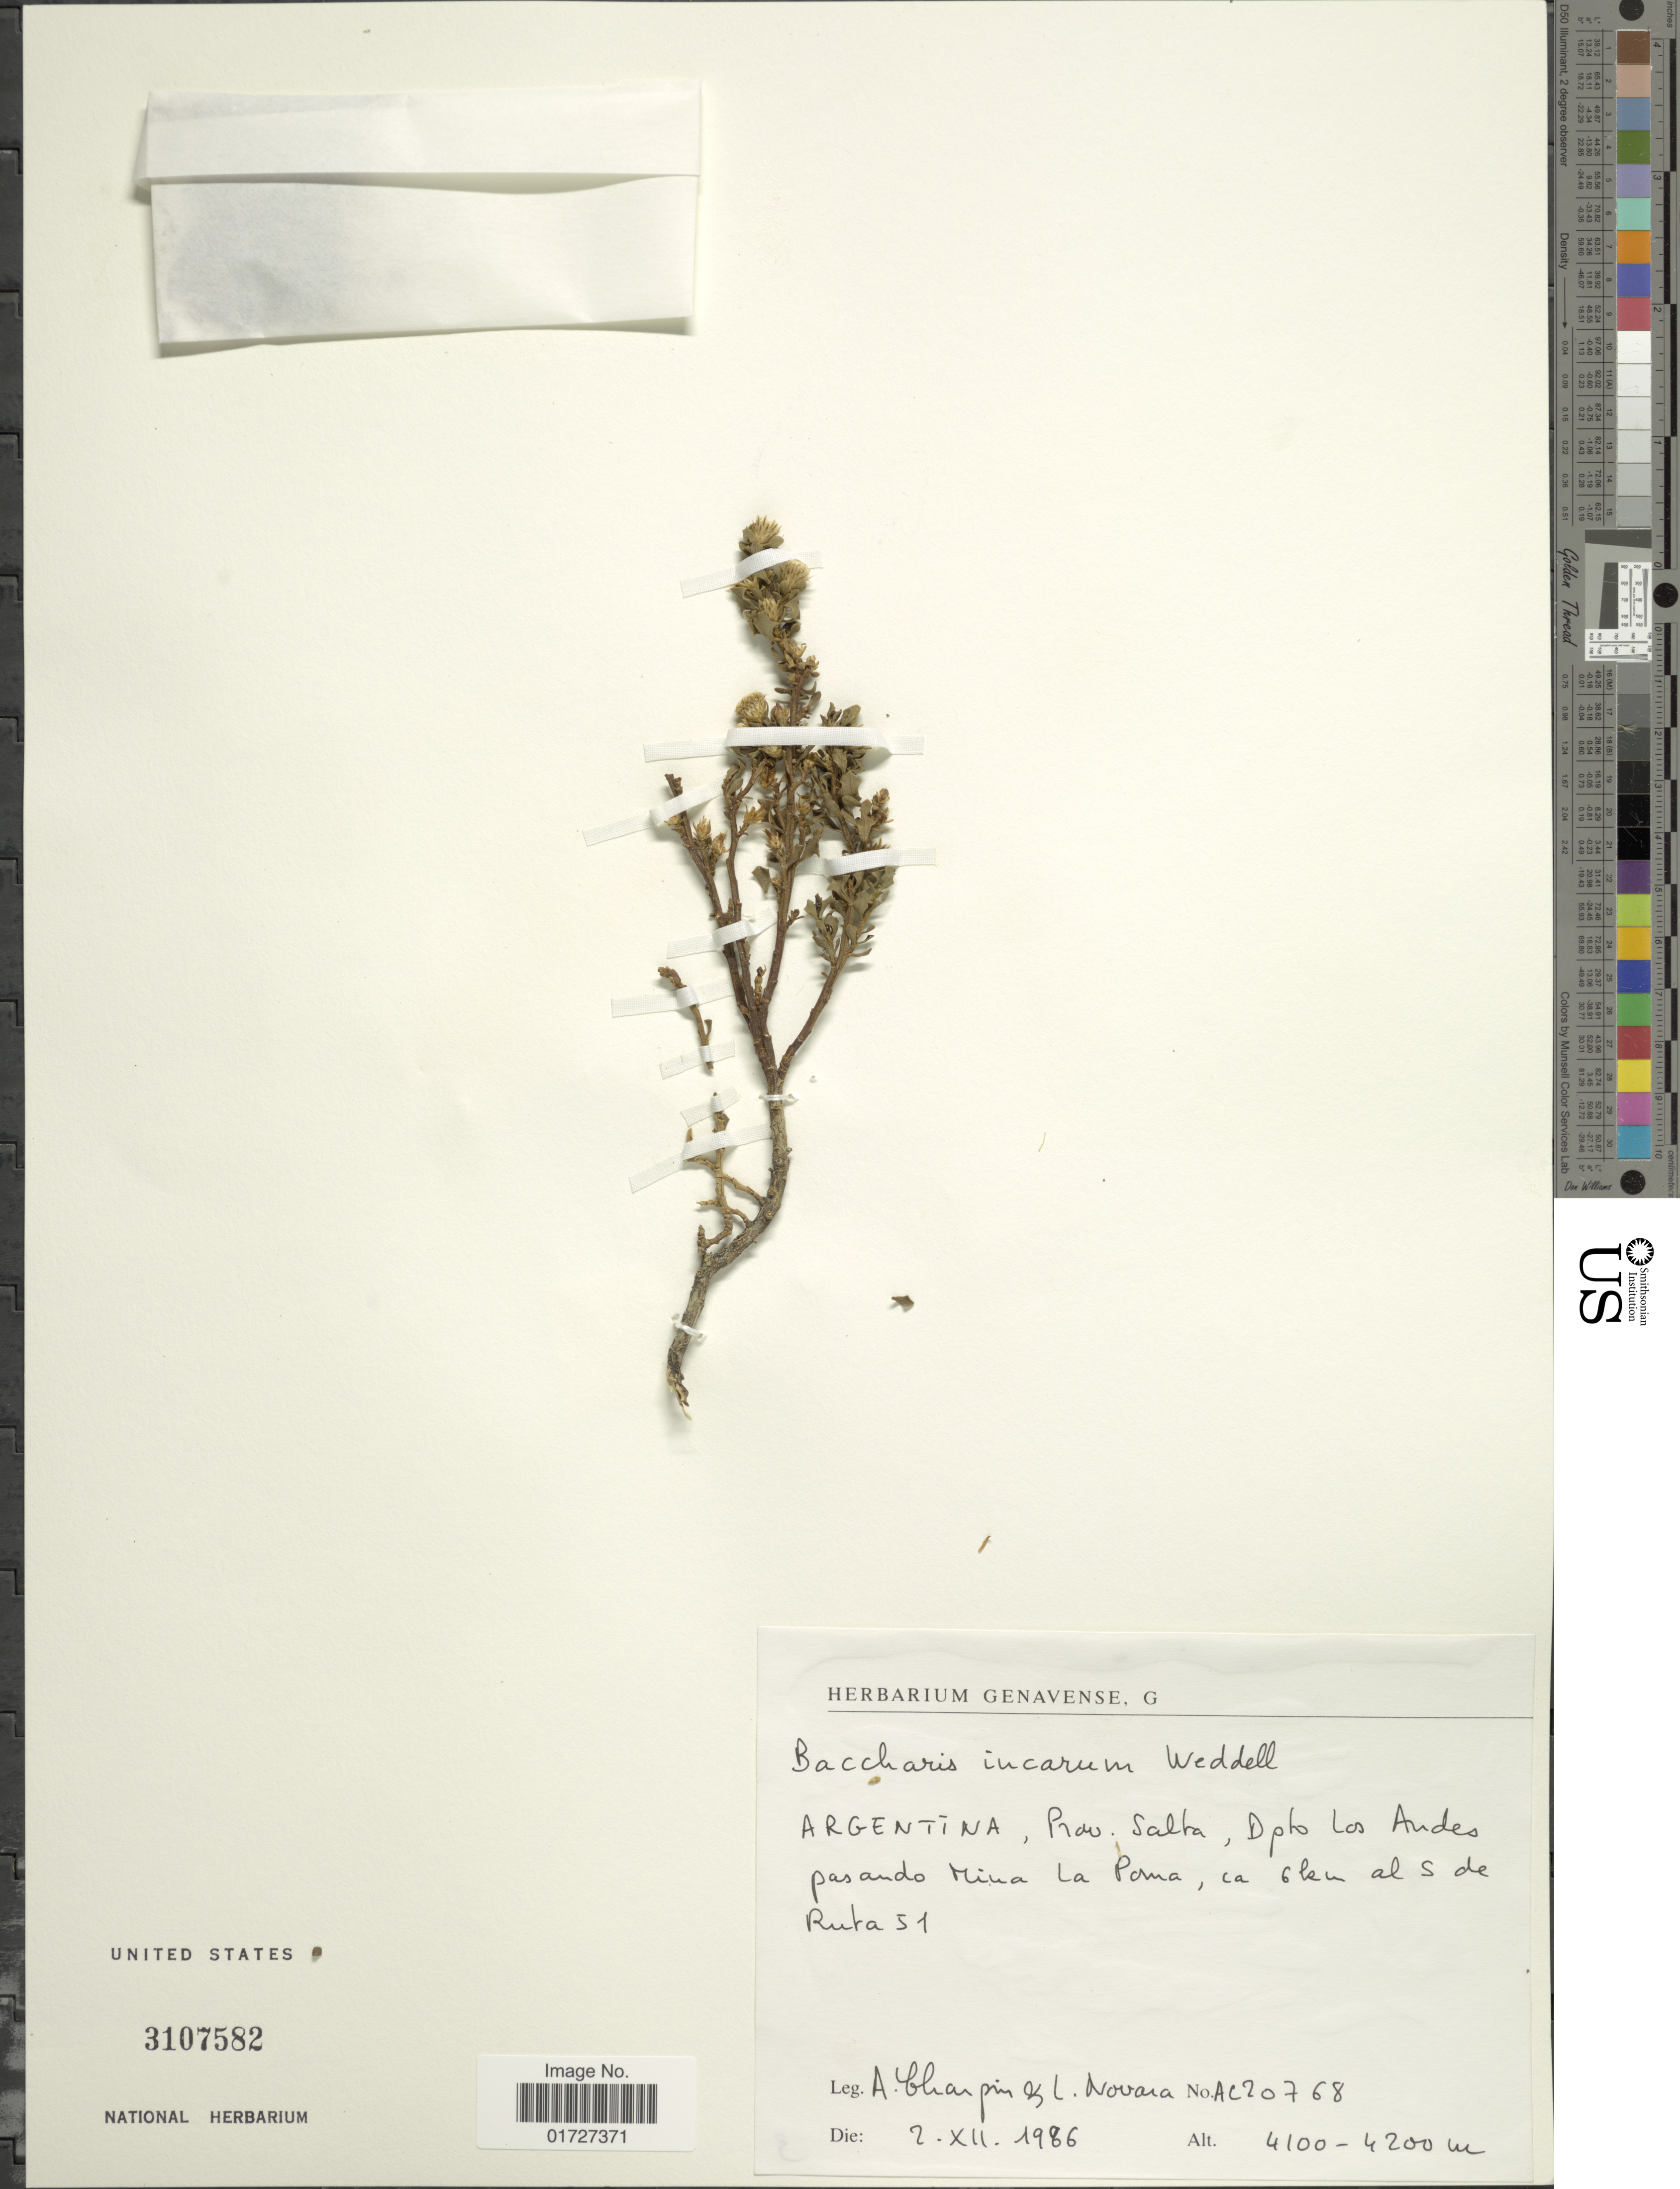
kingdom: Plantae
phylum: Tracheophyta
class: Magnoliopsida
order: Asterales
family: Asteraceae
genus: Baccharis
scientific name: Baccharis incisa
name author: Hook. & Arn.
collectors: A. Charpin & L. Novara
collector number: AC20768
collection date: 1986-12-02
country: Argentina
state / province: Salta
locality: Dpto Los Andes pasando Mina La Poma, ca 6 km al S de Ruta 51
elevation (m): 4100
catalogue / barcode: US 3107582